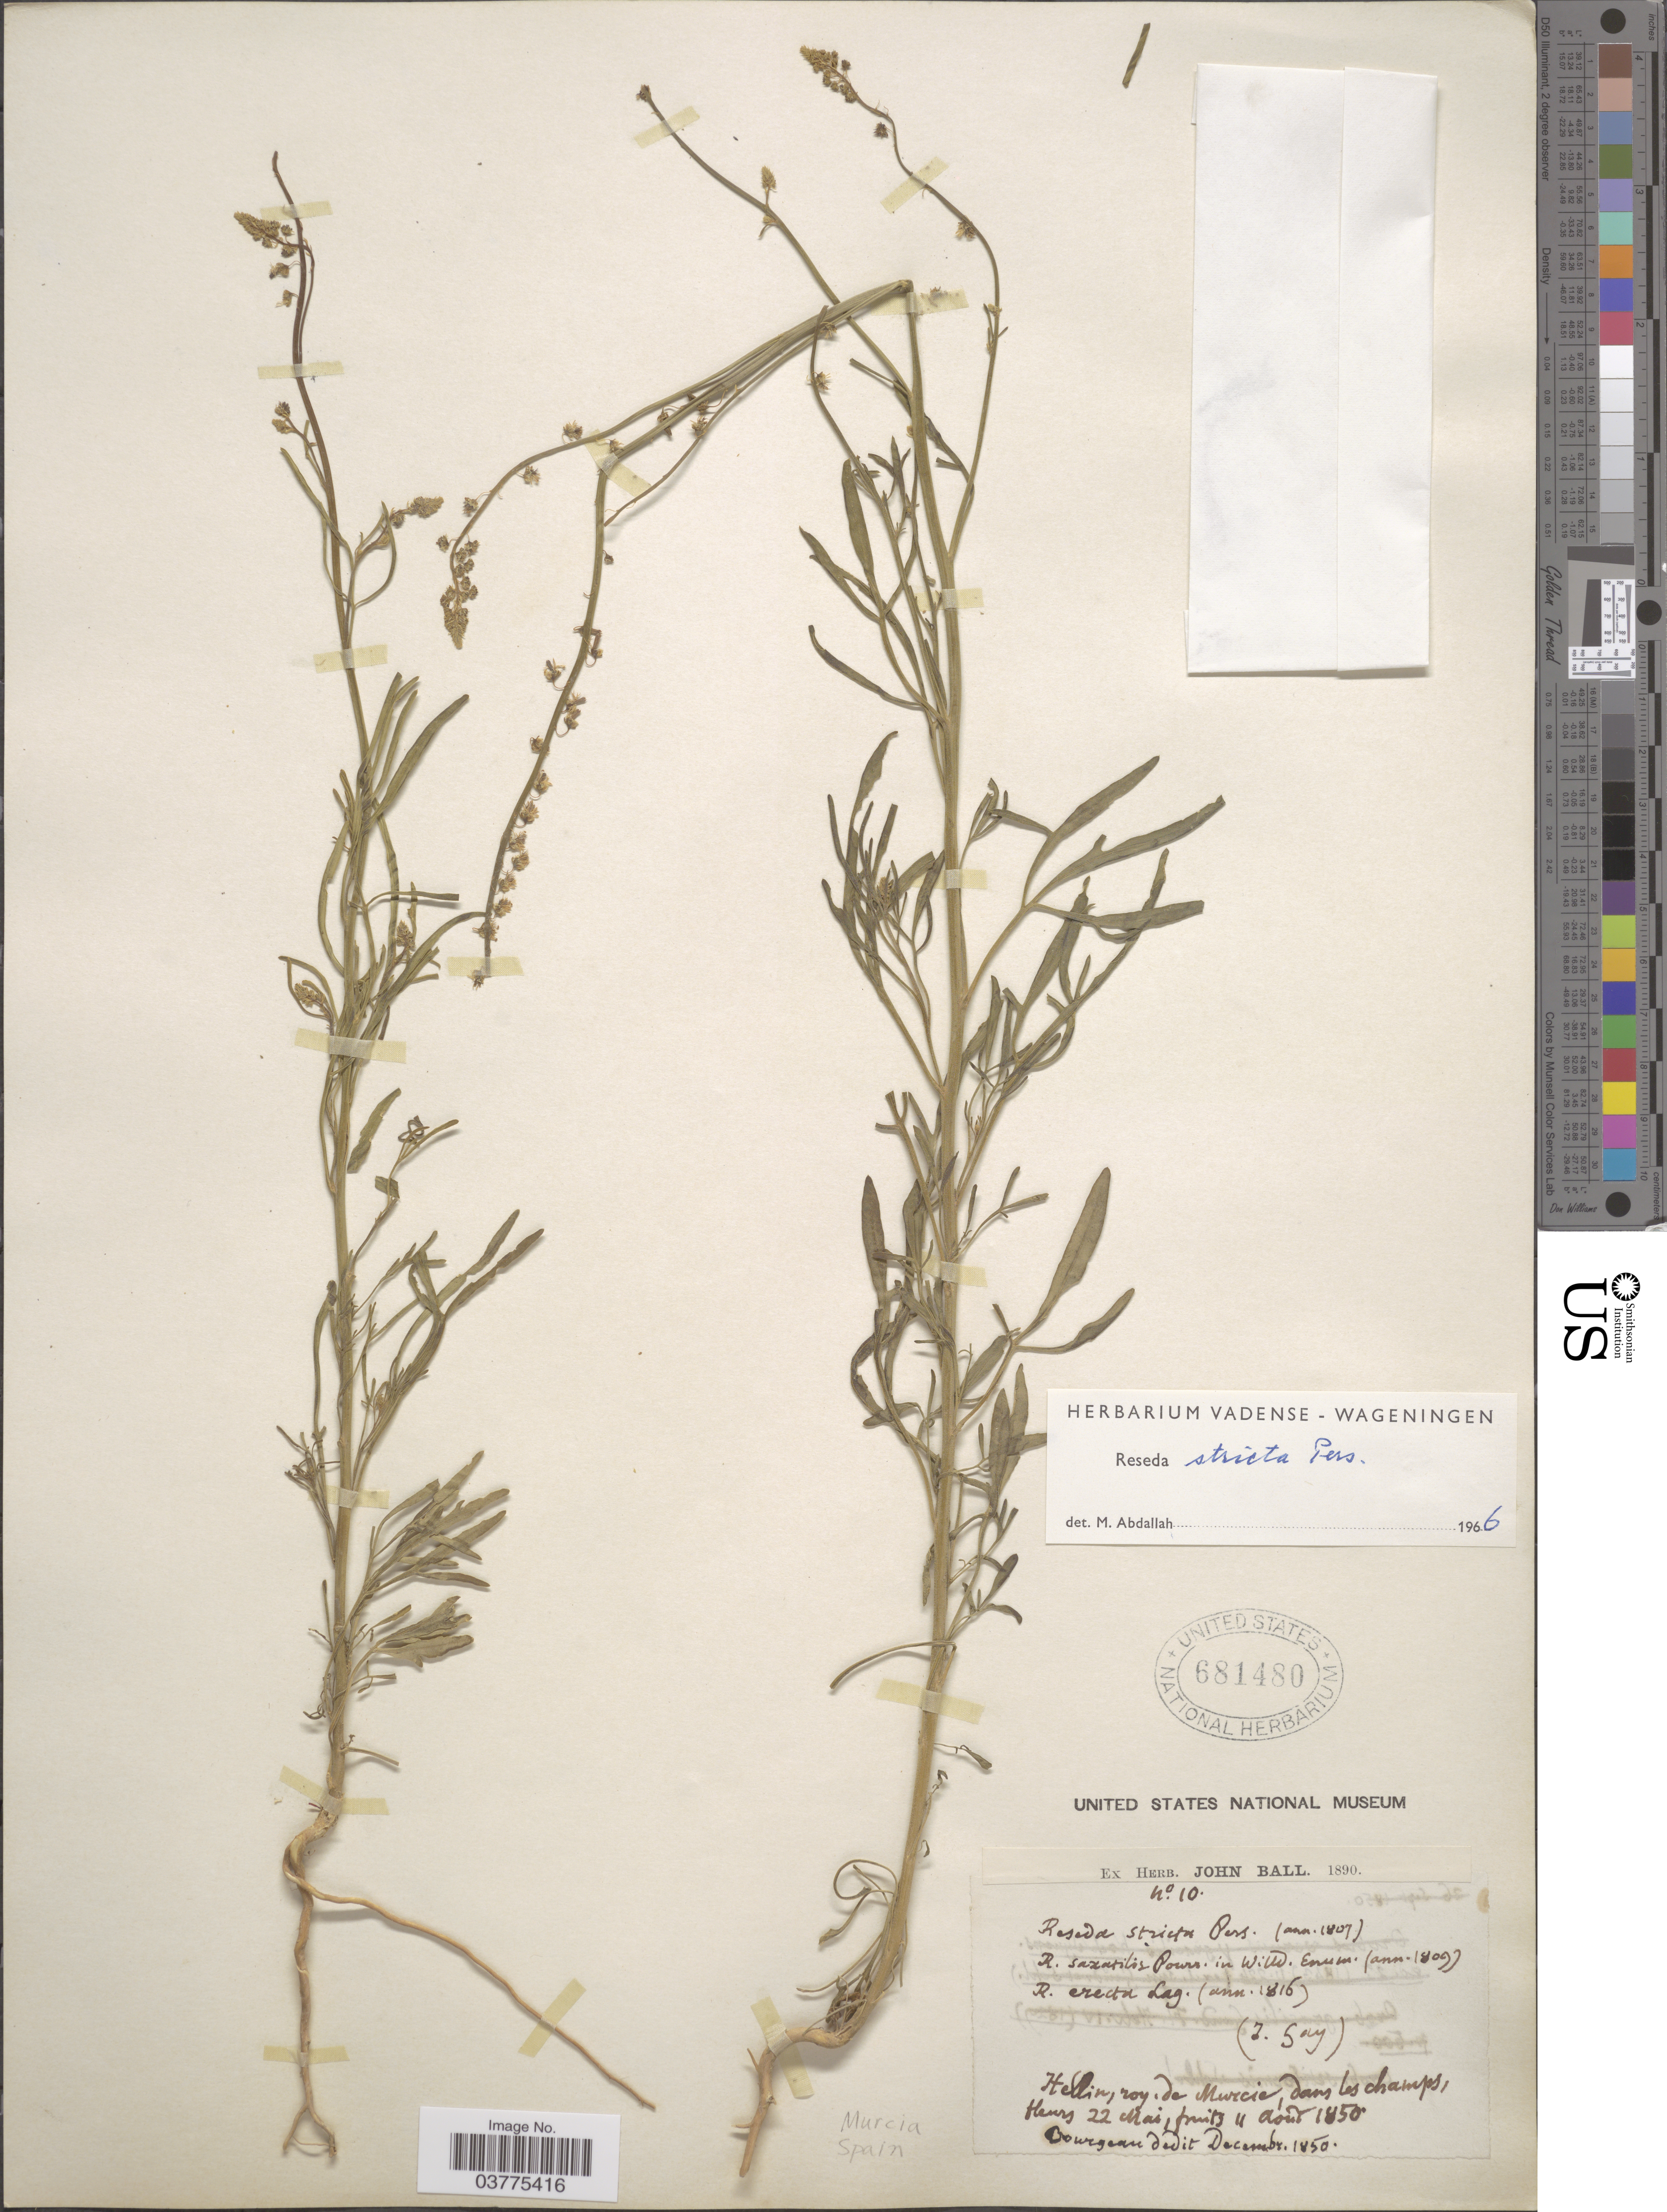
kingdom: Plantae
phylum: Tracheophyta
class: Magnoliopsida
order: Brassicales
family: Resedaceae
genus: Reseda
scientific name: Reseda stricta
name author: Pers.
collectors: Bourgeau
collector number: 10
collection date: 1850-05-22/1850-08-11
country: Spain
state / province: Murcia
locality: Hellin*, roy de Murcia, dans les champs.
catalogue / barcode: US 681480